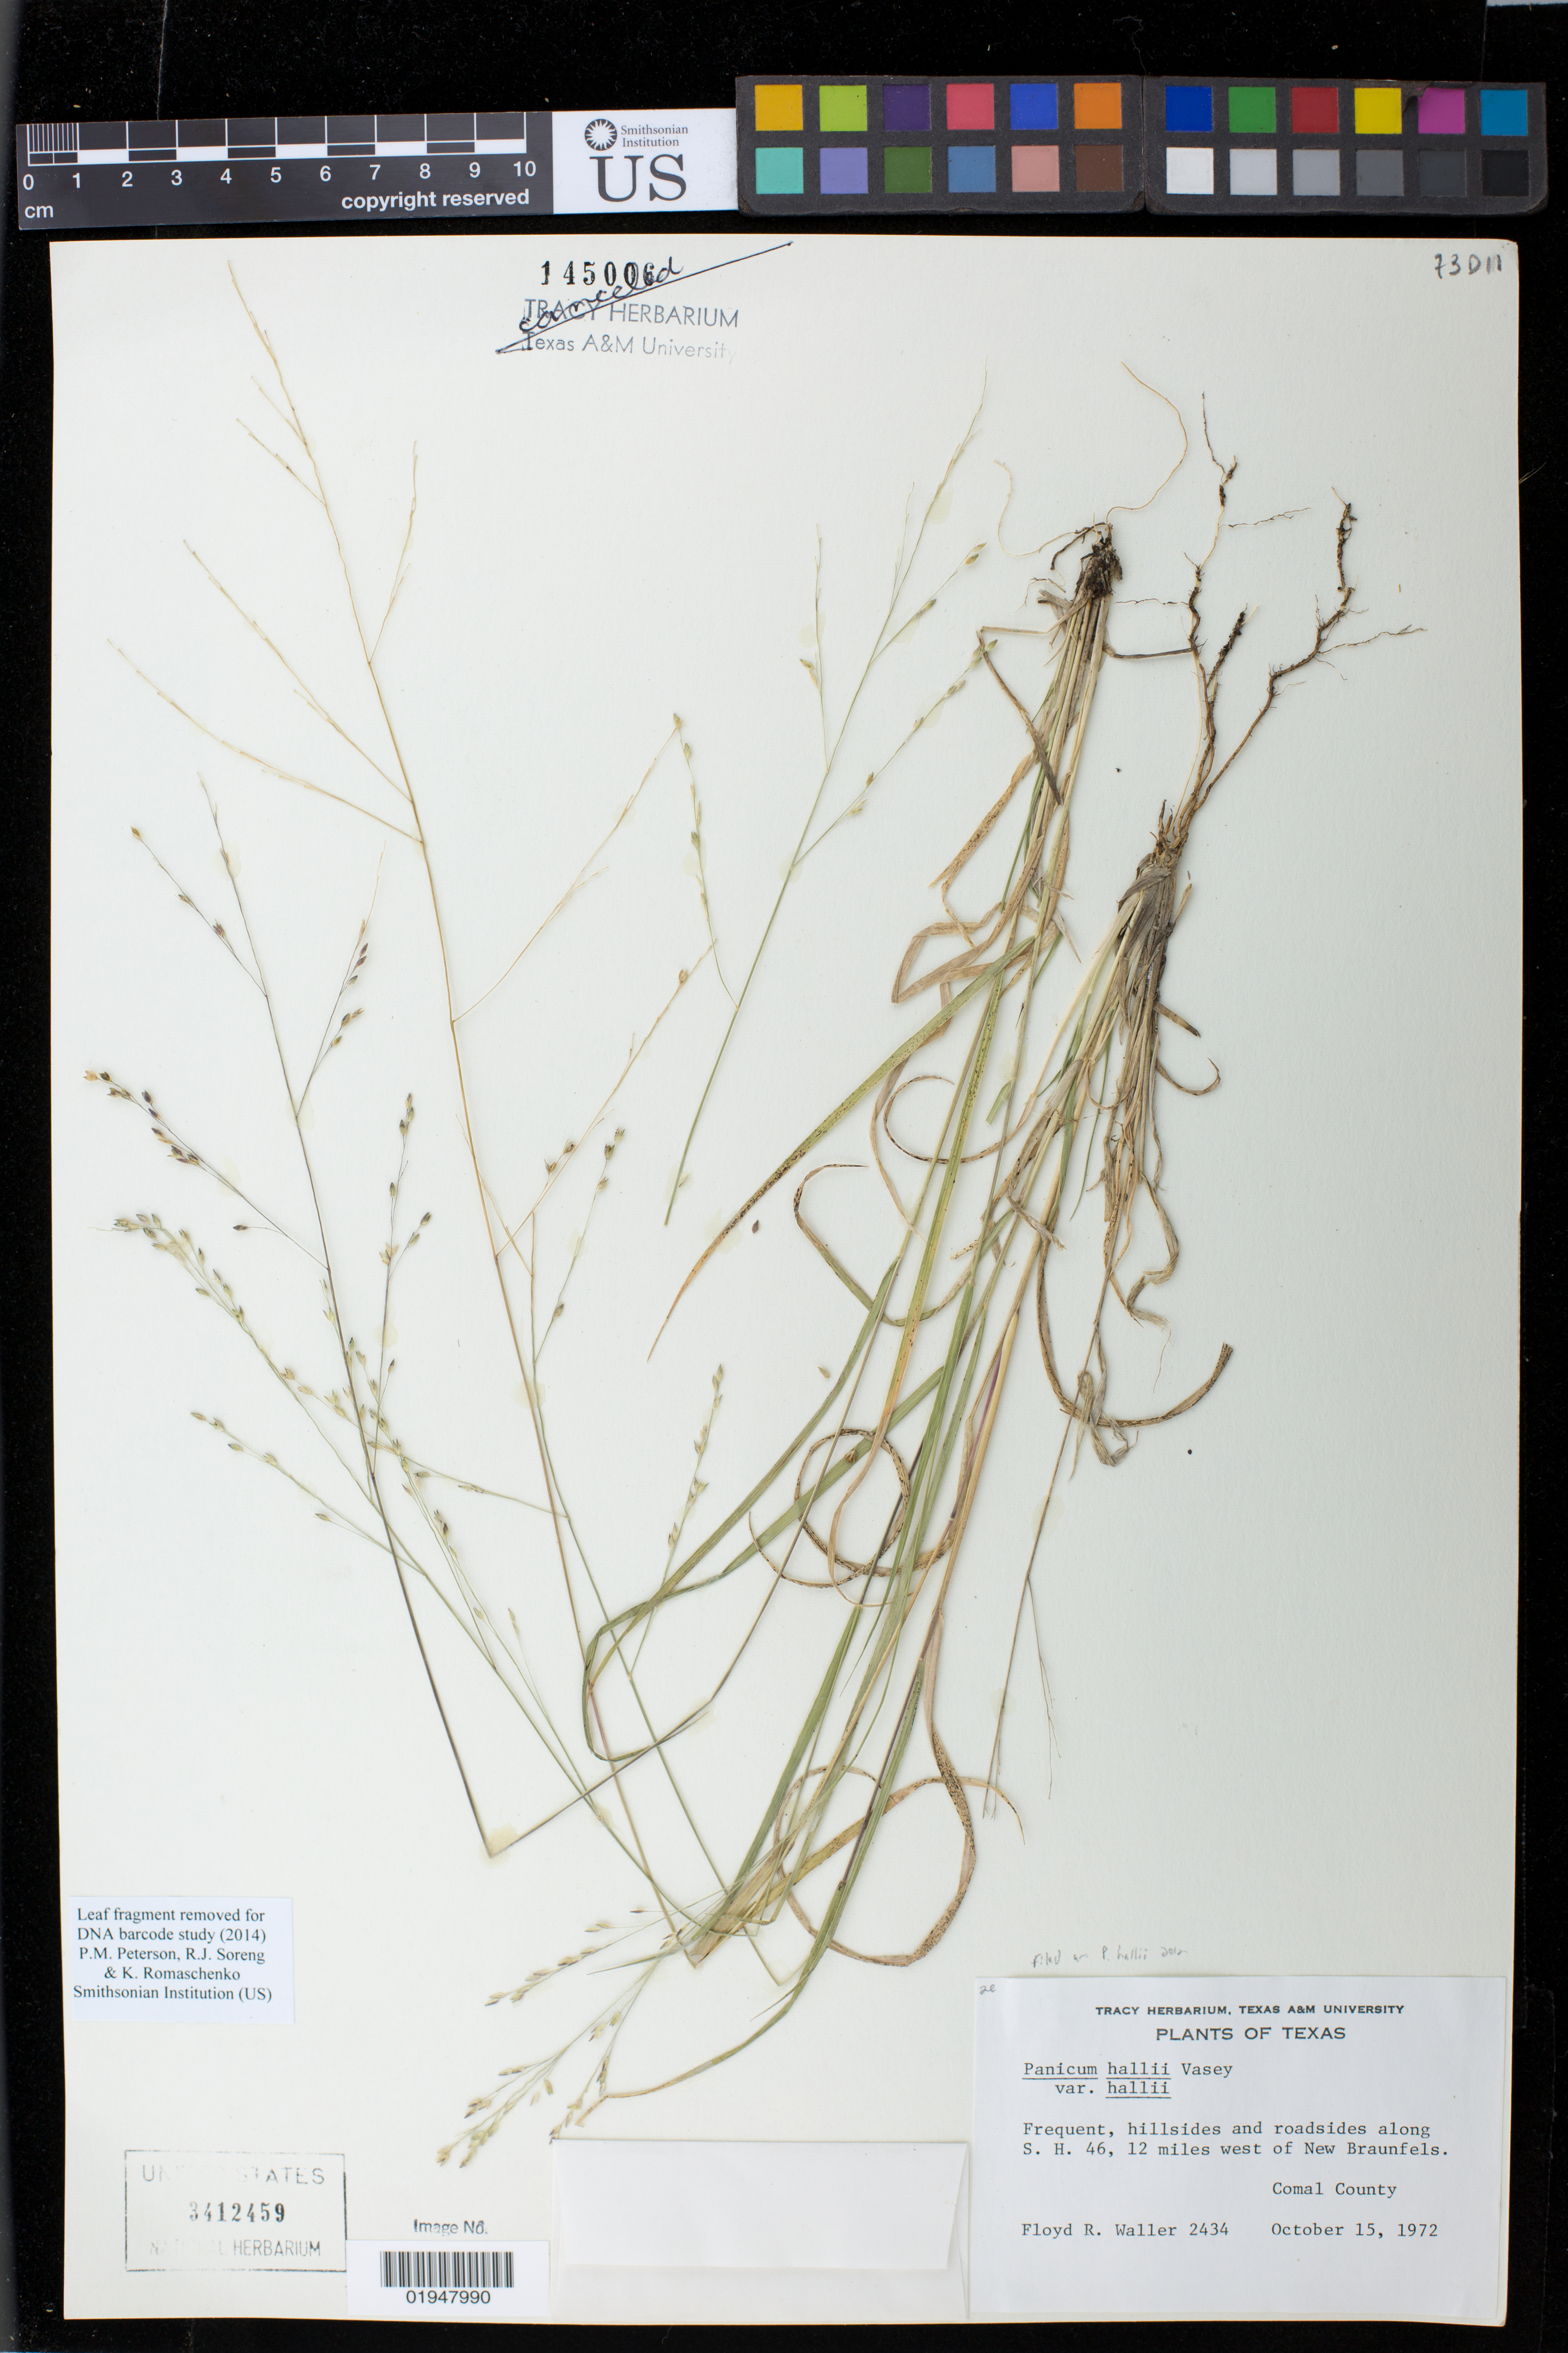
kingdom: Plantae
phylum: Tracheophyta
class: Liliopsida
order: Poales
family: Poaceae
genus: Panicum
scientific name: Panicum hallii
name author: Vasey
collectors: F. R. Waller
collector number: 2434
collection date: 1972-10-15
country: United States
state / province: Texas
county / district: Comal County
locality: along S. H. 46, 12 miles west of New Braunfels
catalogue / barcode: US 3412459